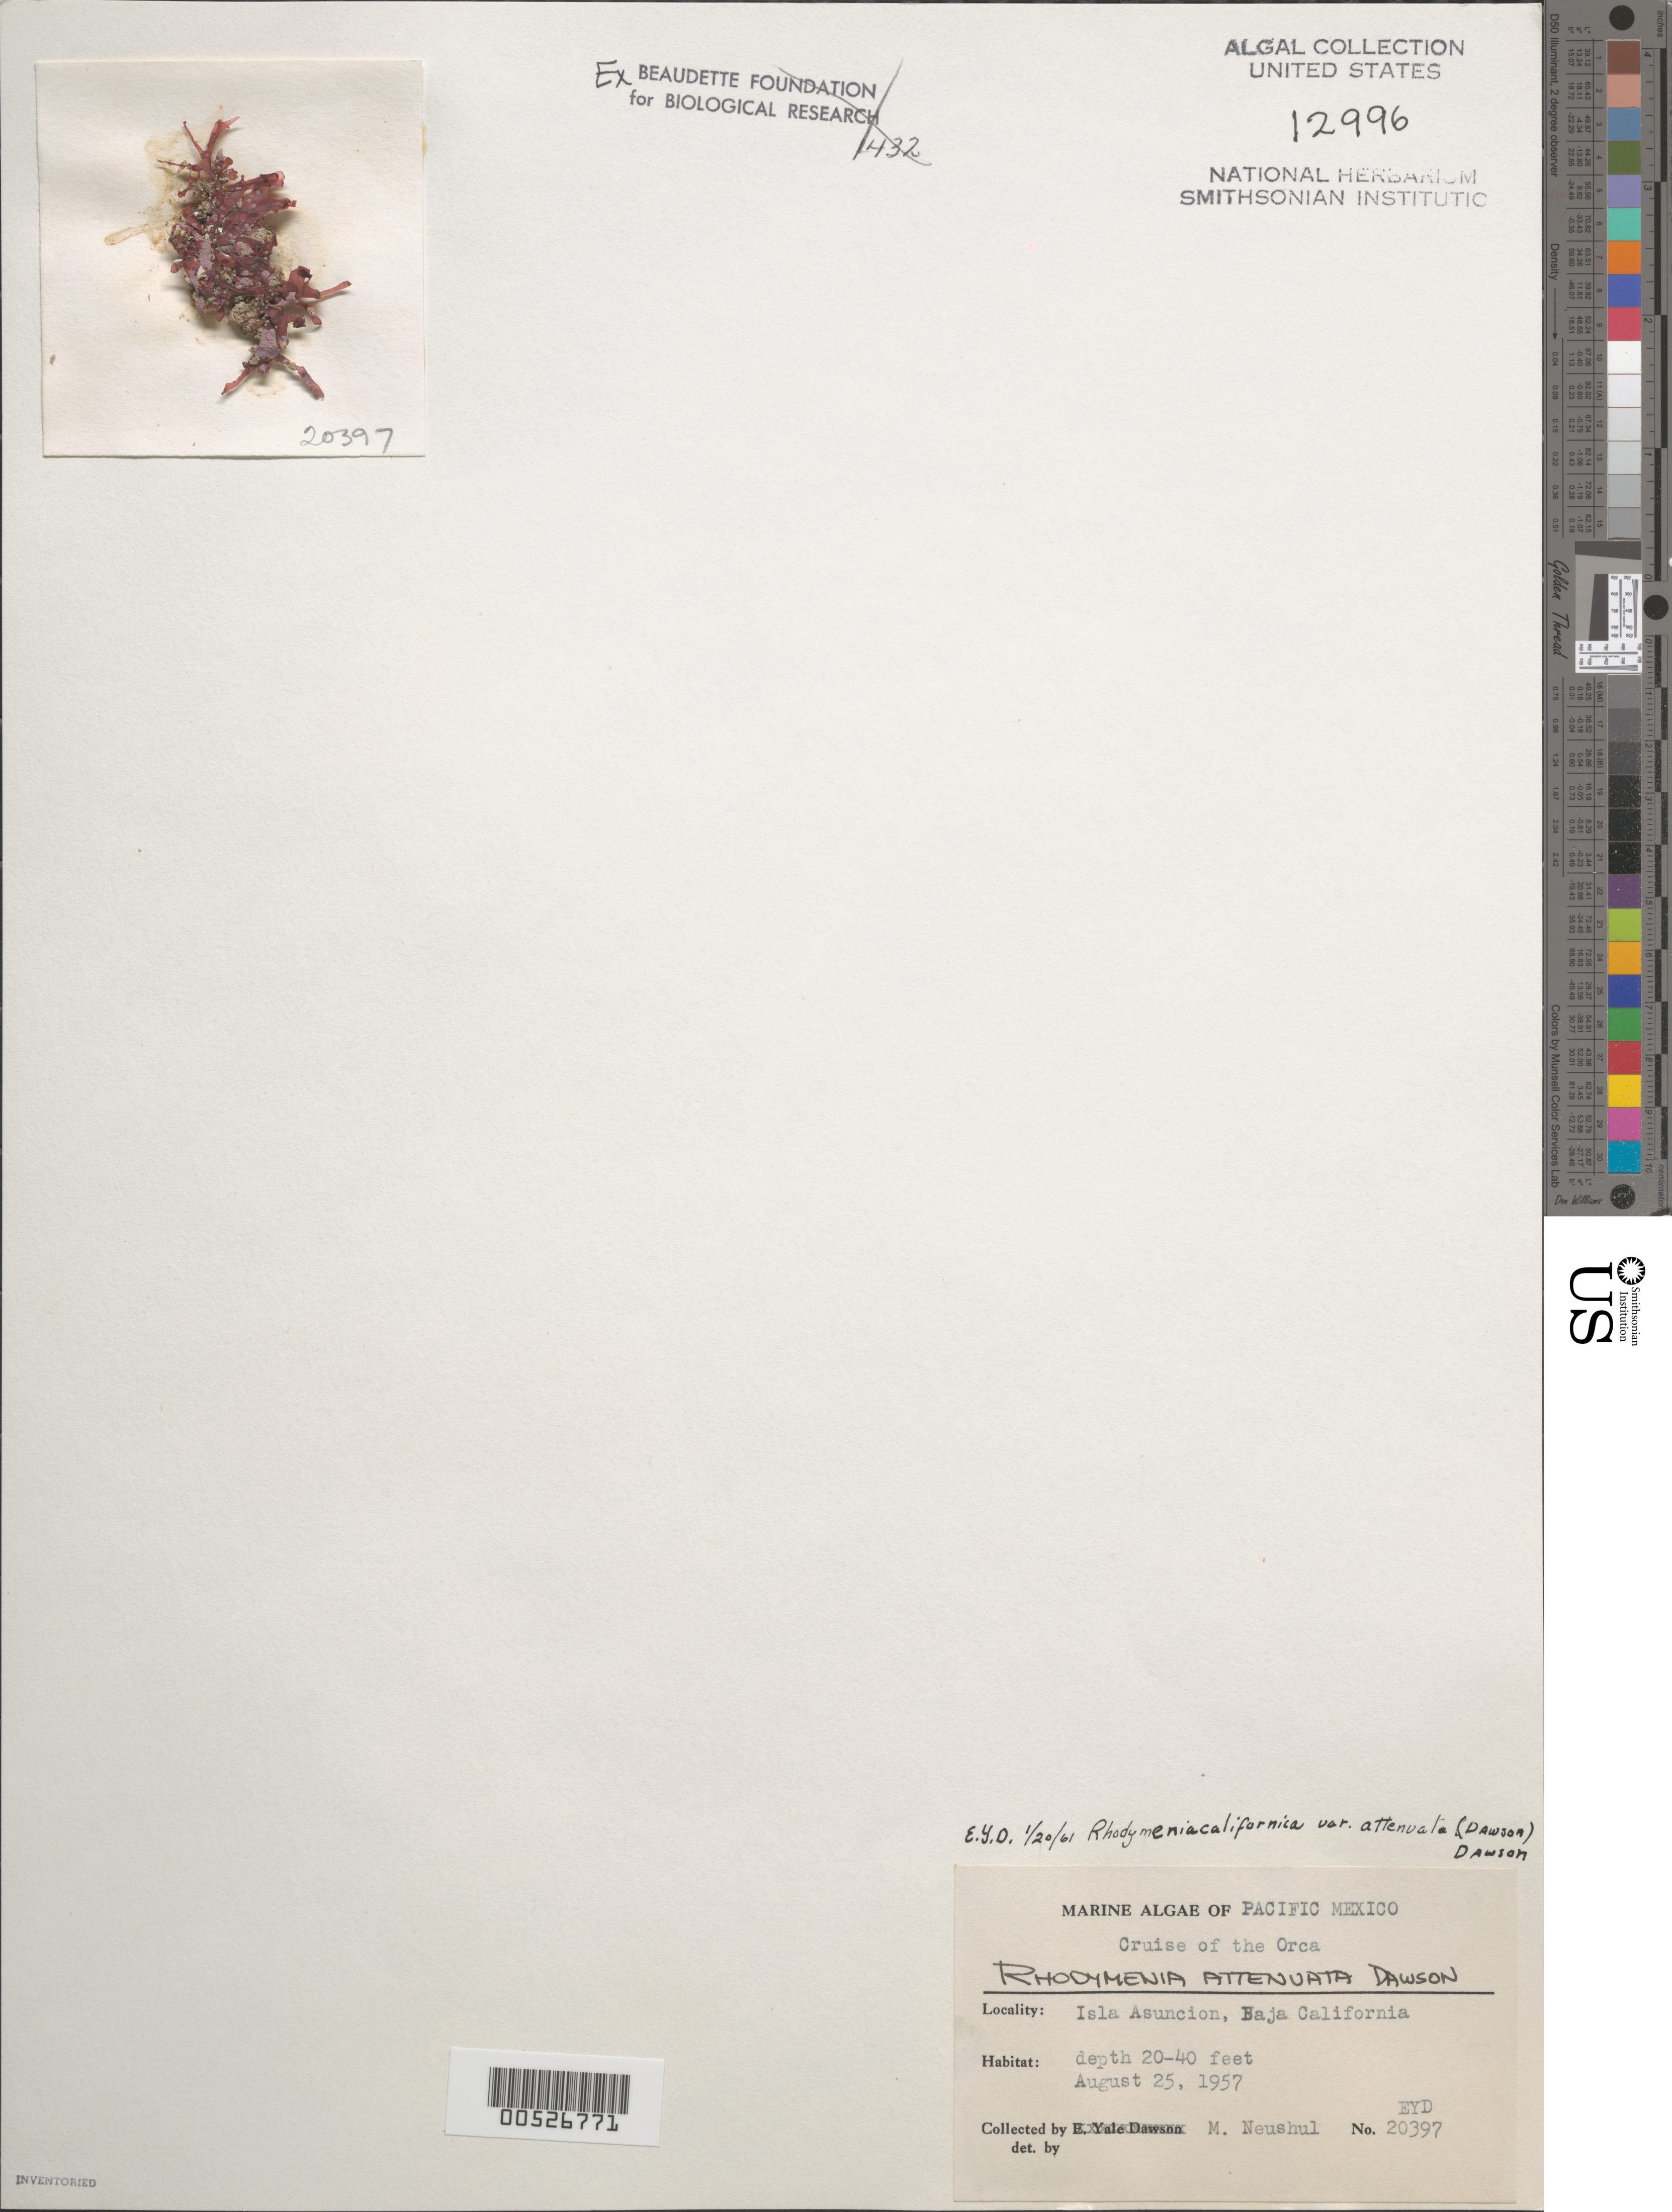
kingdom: Plantae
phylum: Rhodophyta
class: Florideophyceae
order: Rhodymeniales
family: Rhodymeniaceae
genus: Rhodymenia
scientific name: Rhodymenia californica var. attenuata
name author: (Daws.) E.Y. Dawson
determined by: Dawson, E. Y.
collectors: M. Neushul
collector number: EYD 20397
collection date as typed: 25 Aug 1957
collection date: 1957-08-25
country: Mexico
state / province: Baja California Sur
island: Isla Asuncion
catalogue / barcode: US 12996